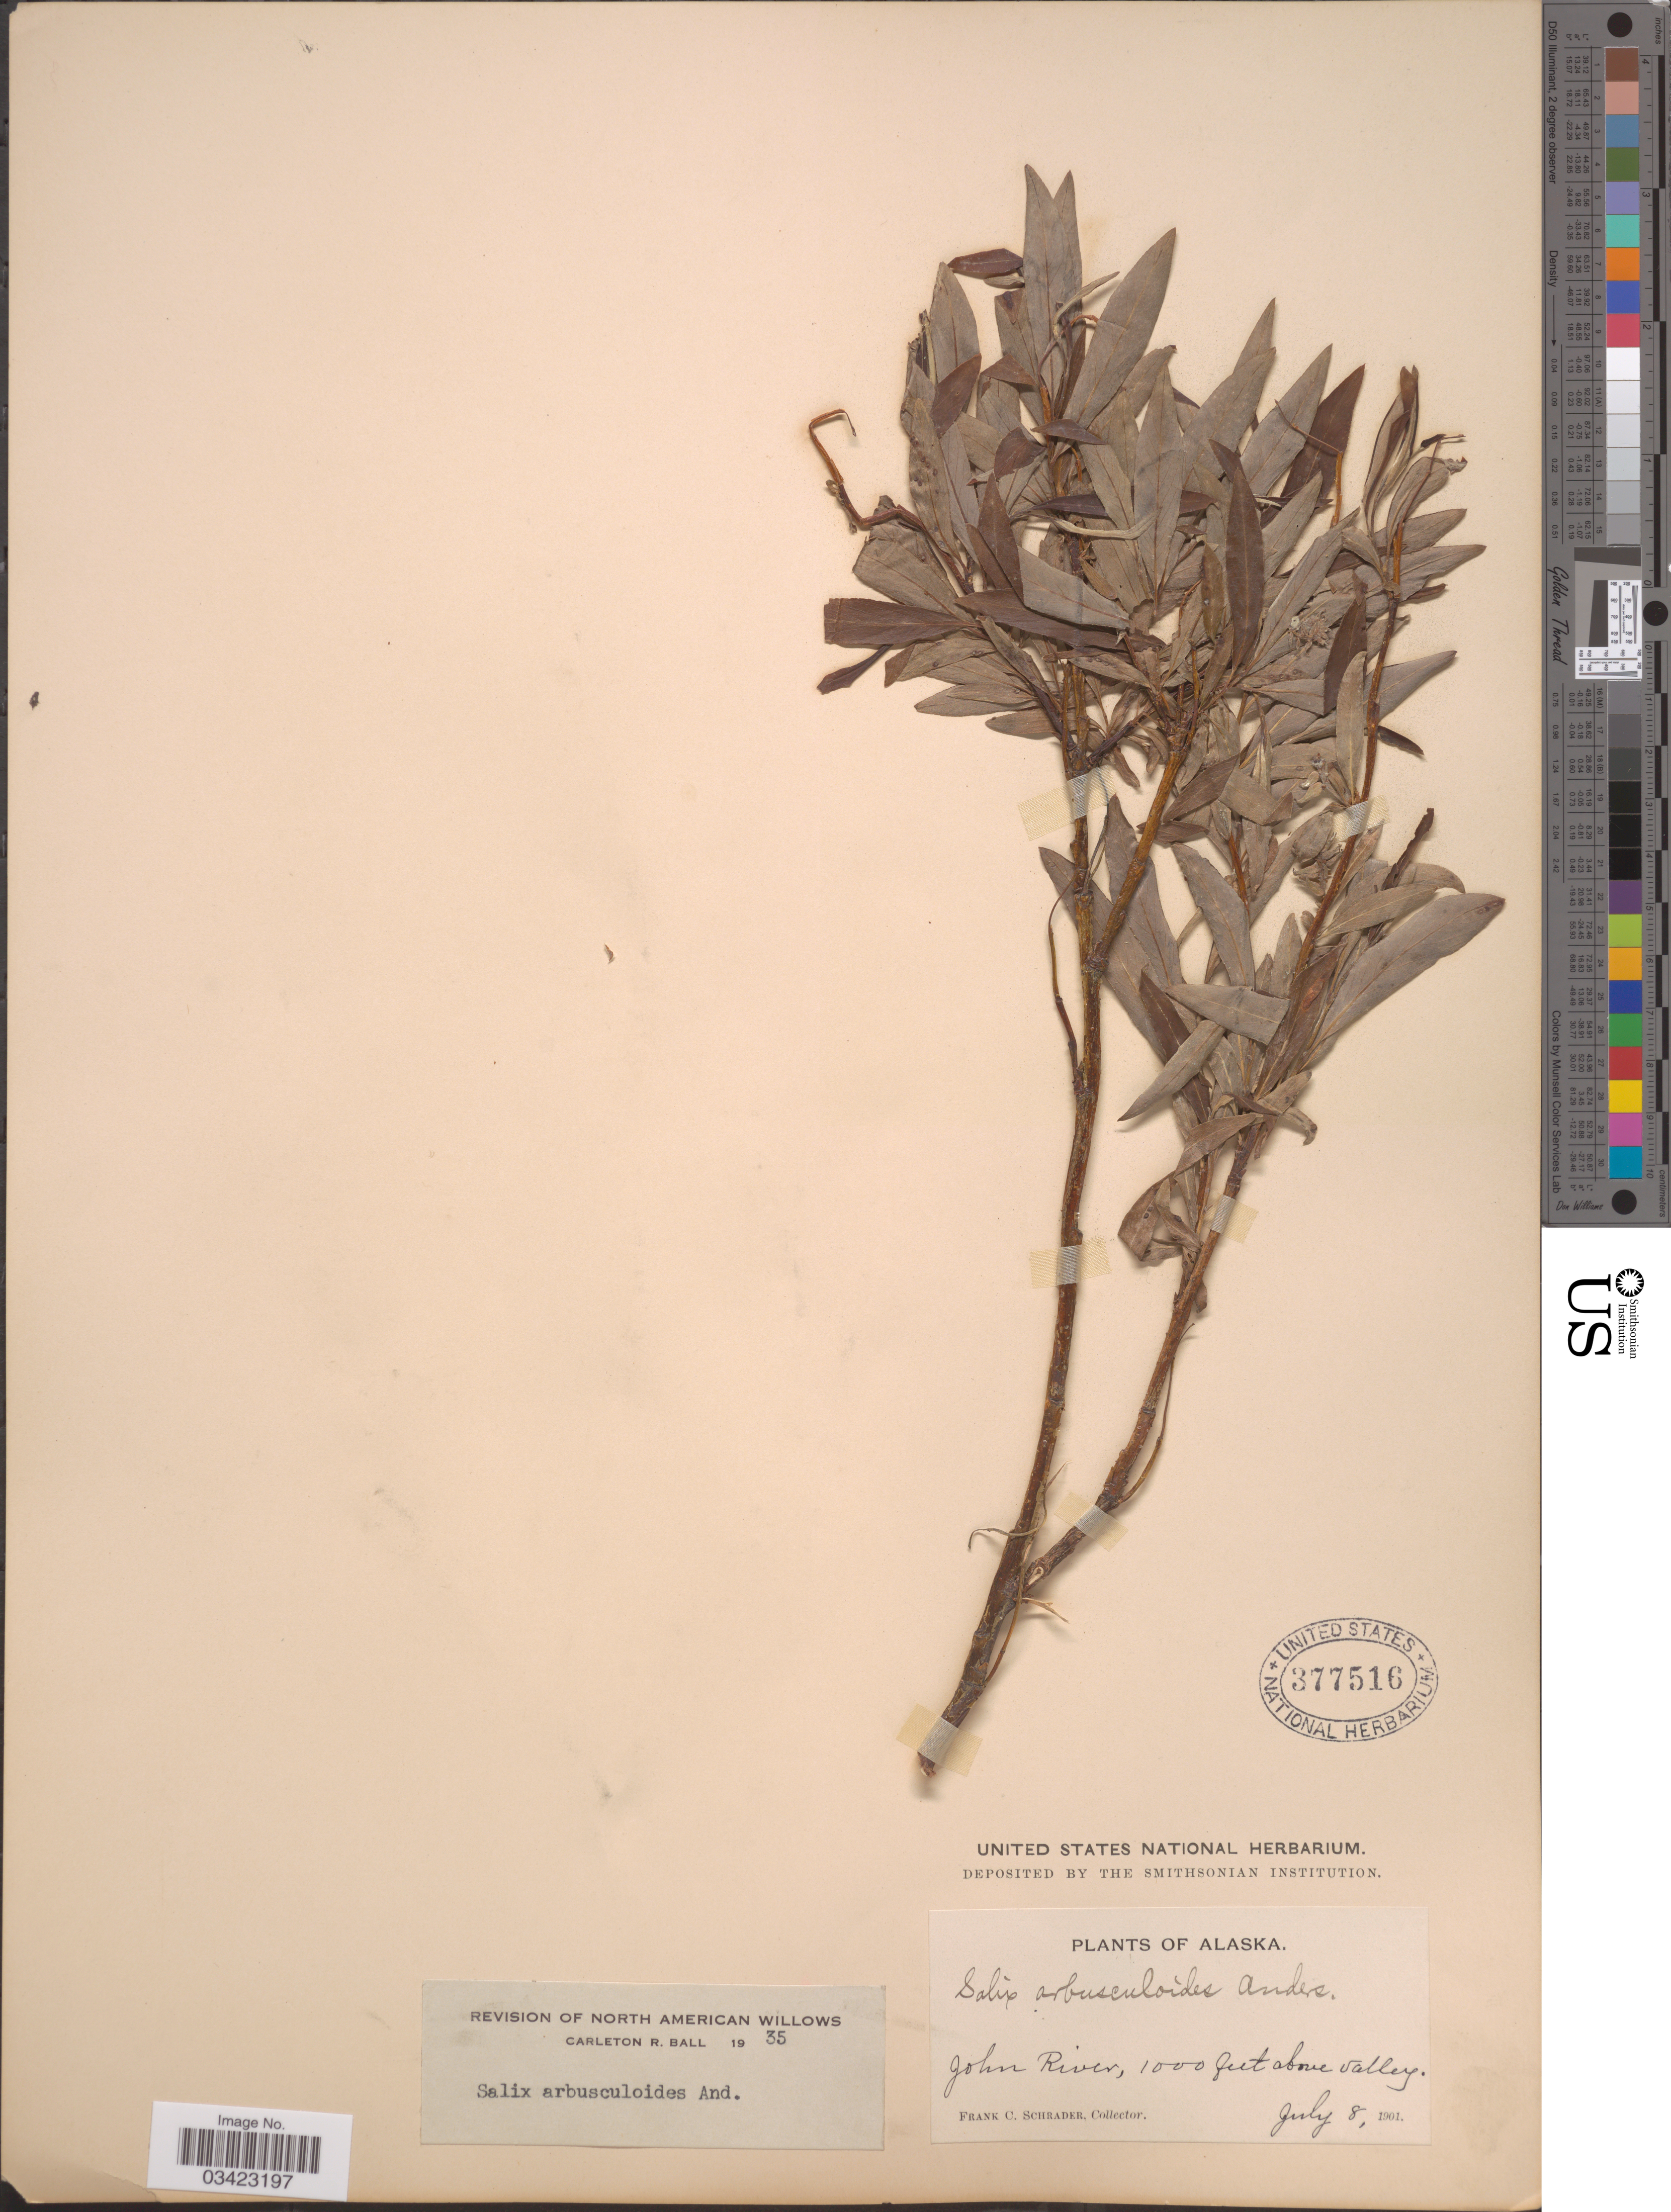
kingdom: Plantae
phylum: Tracheophyta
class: Magnoliopsida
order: Malpighiales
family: Salicaceae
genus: Salix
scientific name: Salix arbusculoides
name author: Andersson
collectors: F. C. Schrader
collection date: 1901-07-08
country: United States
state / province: Alaska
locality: John River. Above valley.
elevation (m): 305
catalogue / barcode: US 377516